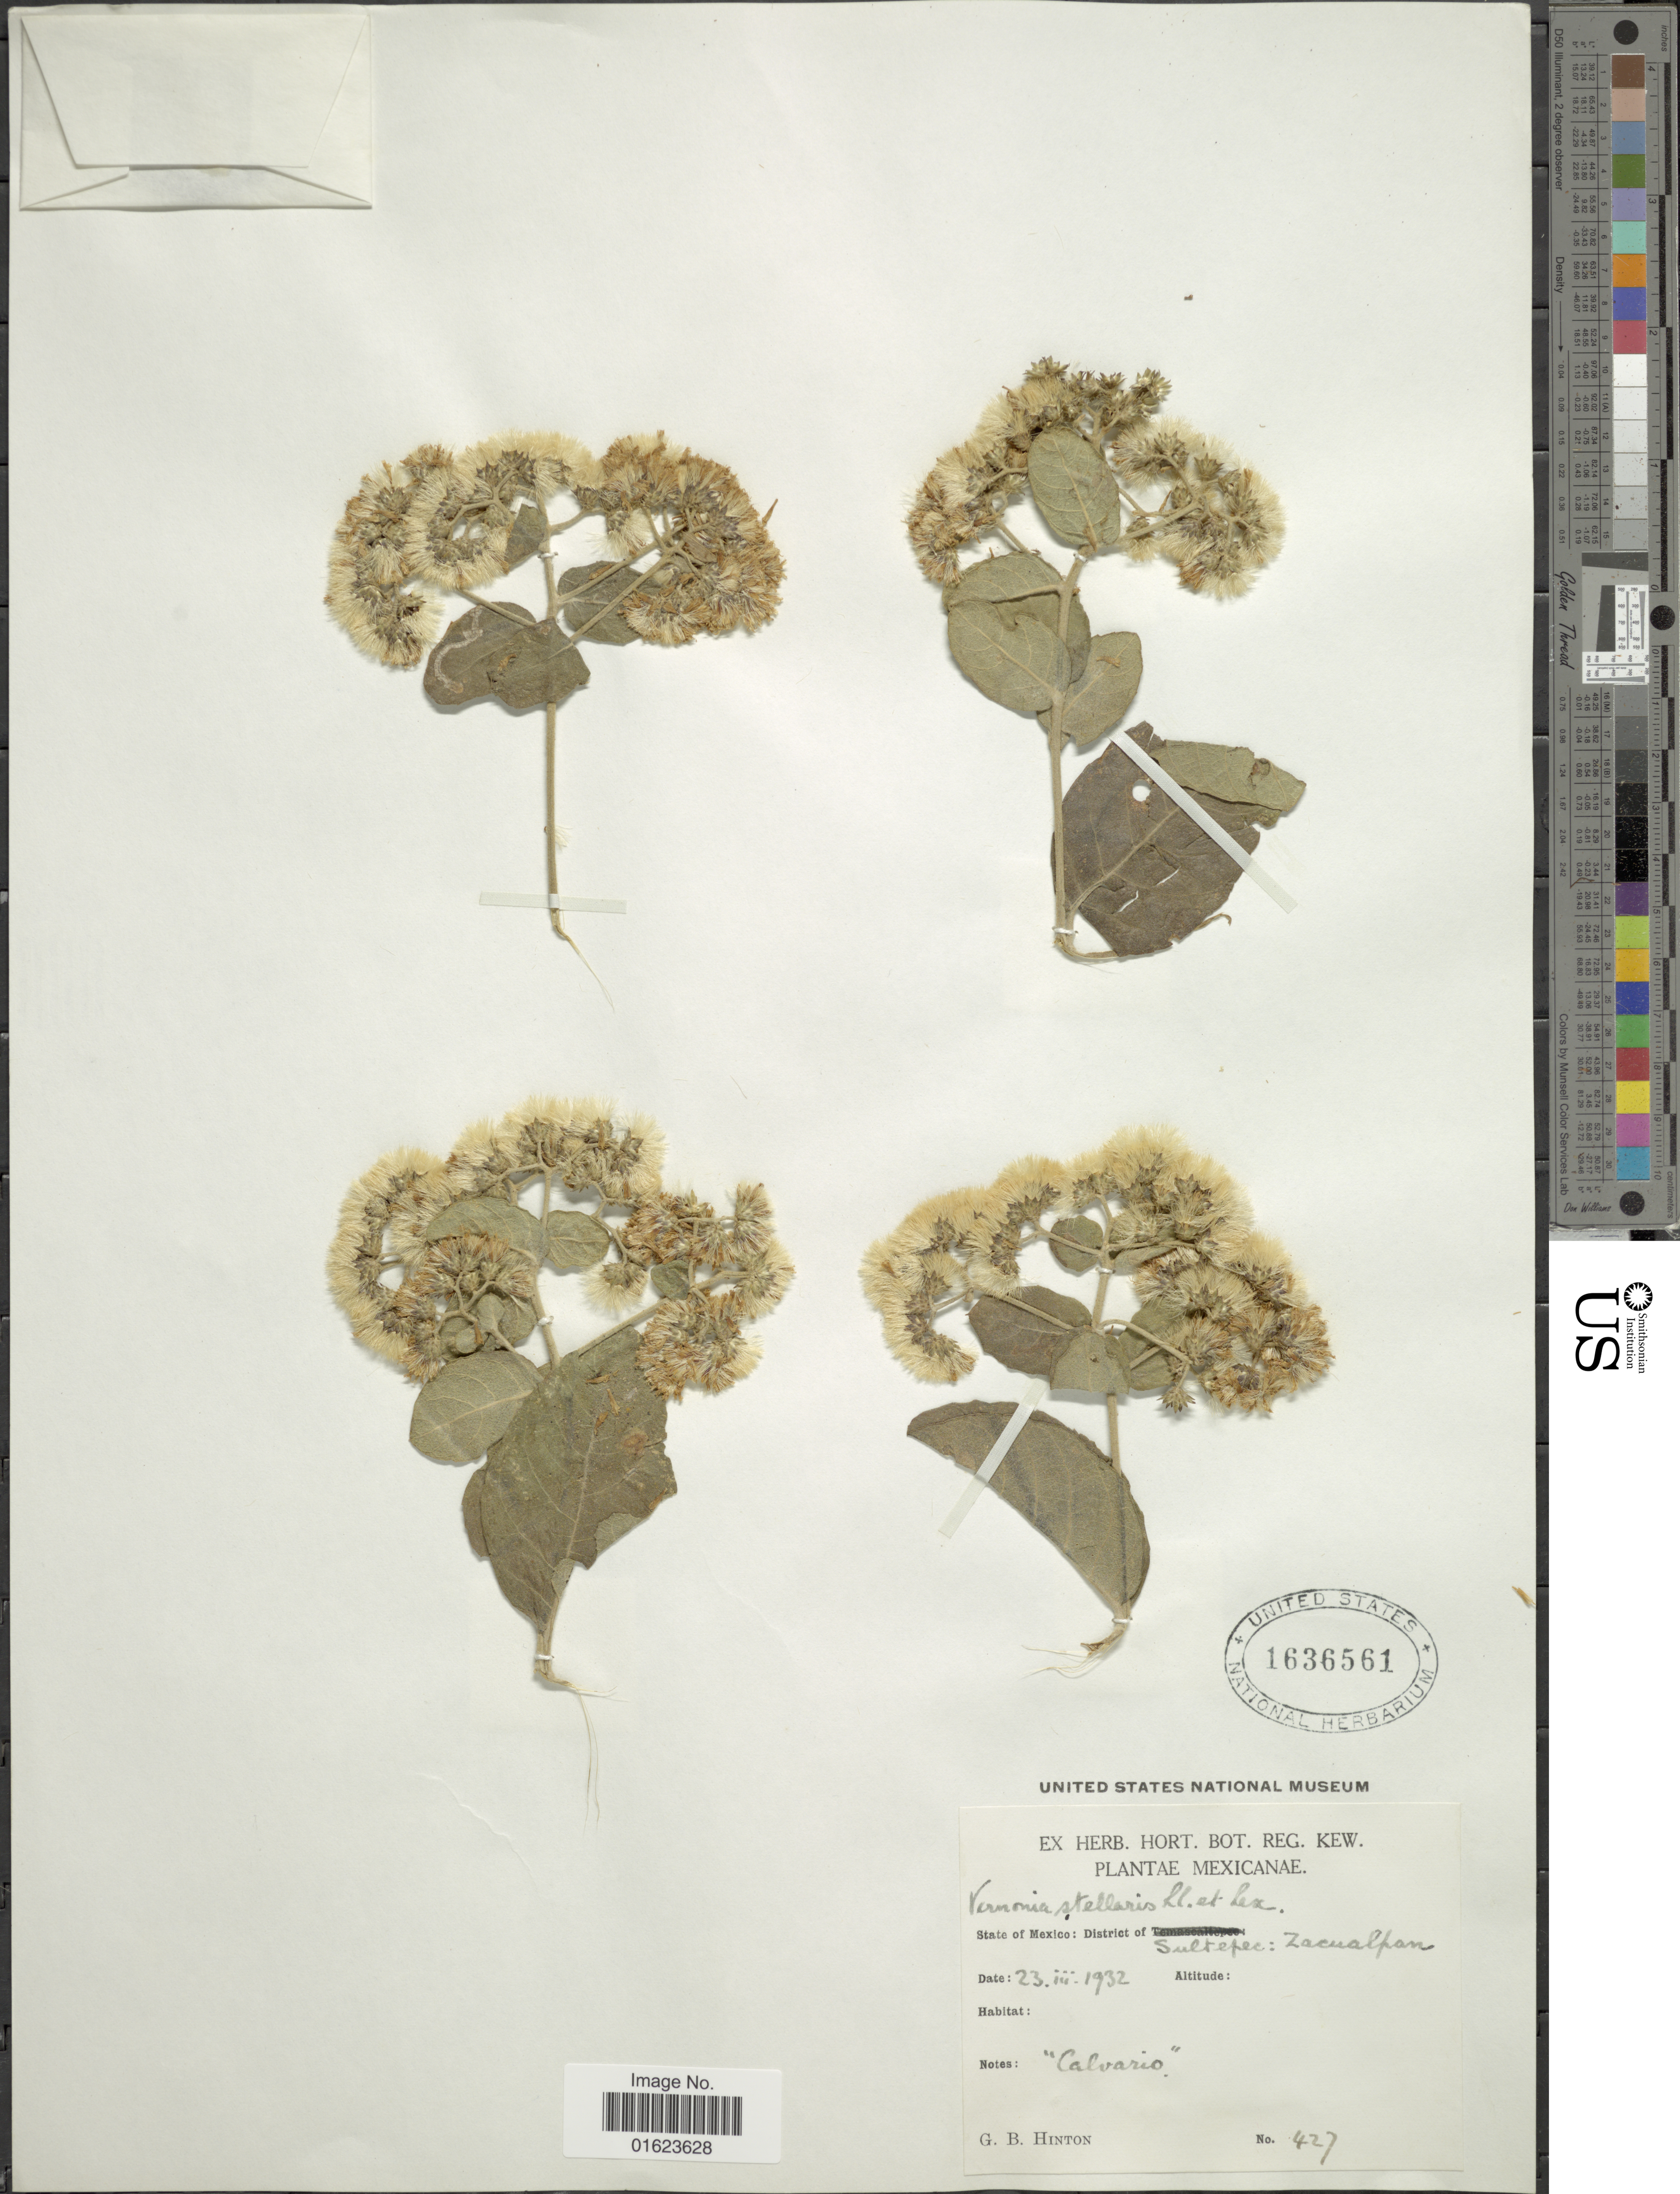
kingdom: Plantae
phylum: Tracheophyta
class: Magnoliopsida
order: Asterales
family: Asteraceae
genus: Vernonanthura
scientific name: Vernonanthura deppeana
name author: (Less.) H. Rob.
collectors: G. B. Hinton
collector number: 427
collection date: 1932-03-23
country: Mexico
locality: State of Mexico; District of Sultepec: Zacualpan.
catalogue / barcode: US 1636561